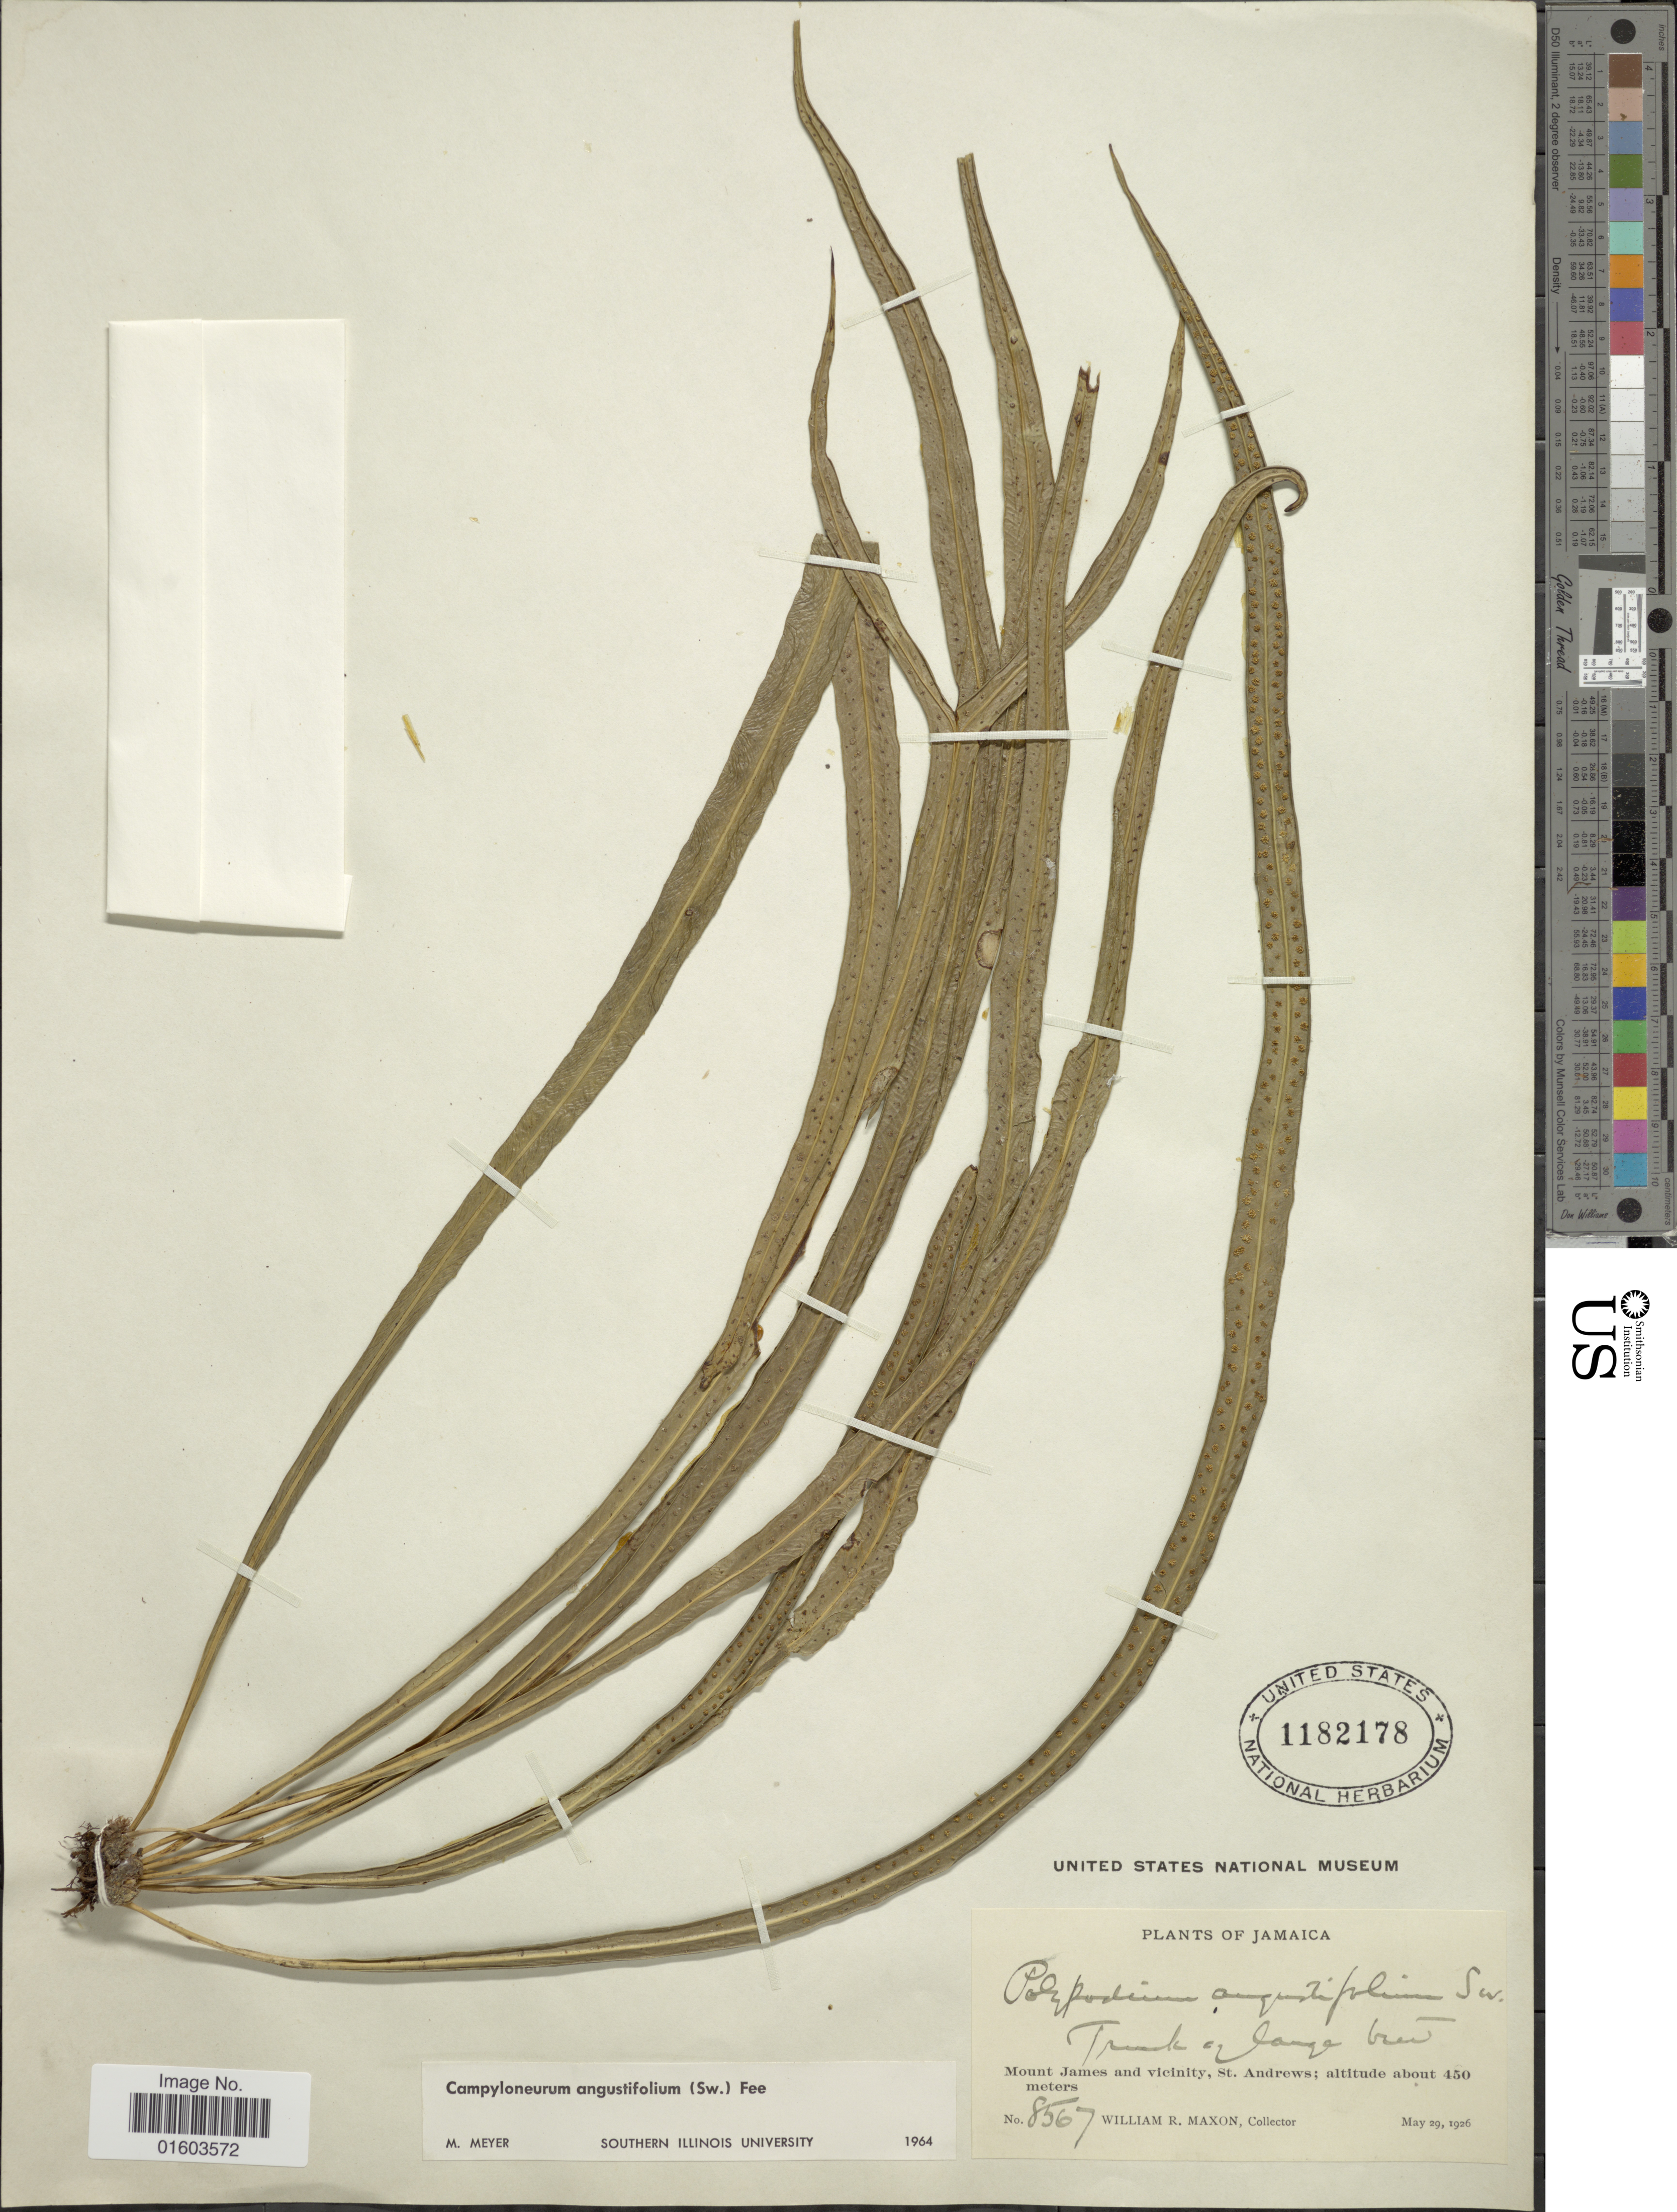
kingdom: Plantae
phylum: Tracheophyta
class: Polypodiopsida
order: Polypodiales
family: Polypodiaceae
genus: Campyloneurum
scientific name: Campyloneurum angustifolium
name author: (Sw.) Fée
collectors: W. R. Maxon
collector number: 8567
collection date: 1926-05-29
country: Jamaica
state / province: Saint Andrew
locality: Mount James and vicinity, St. Andrews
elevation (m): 450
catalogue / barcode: US 1182178